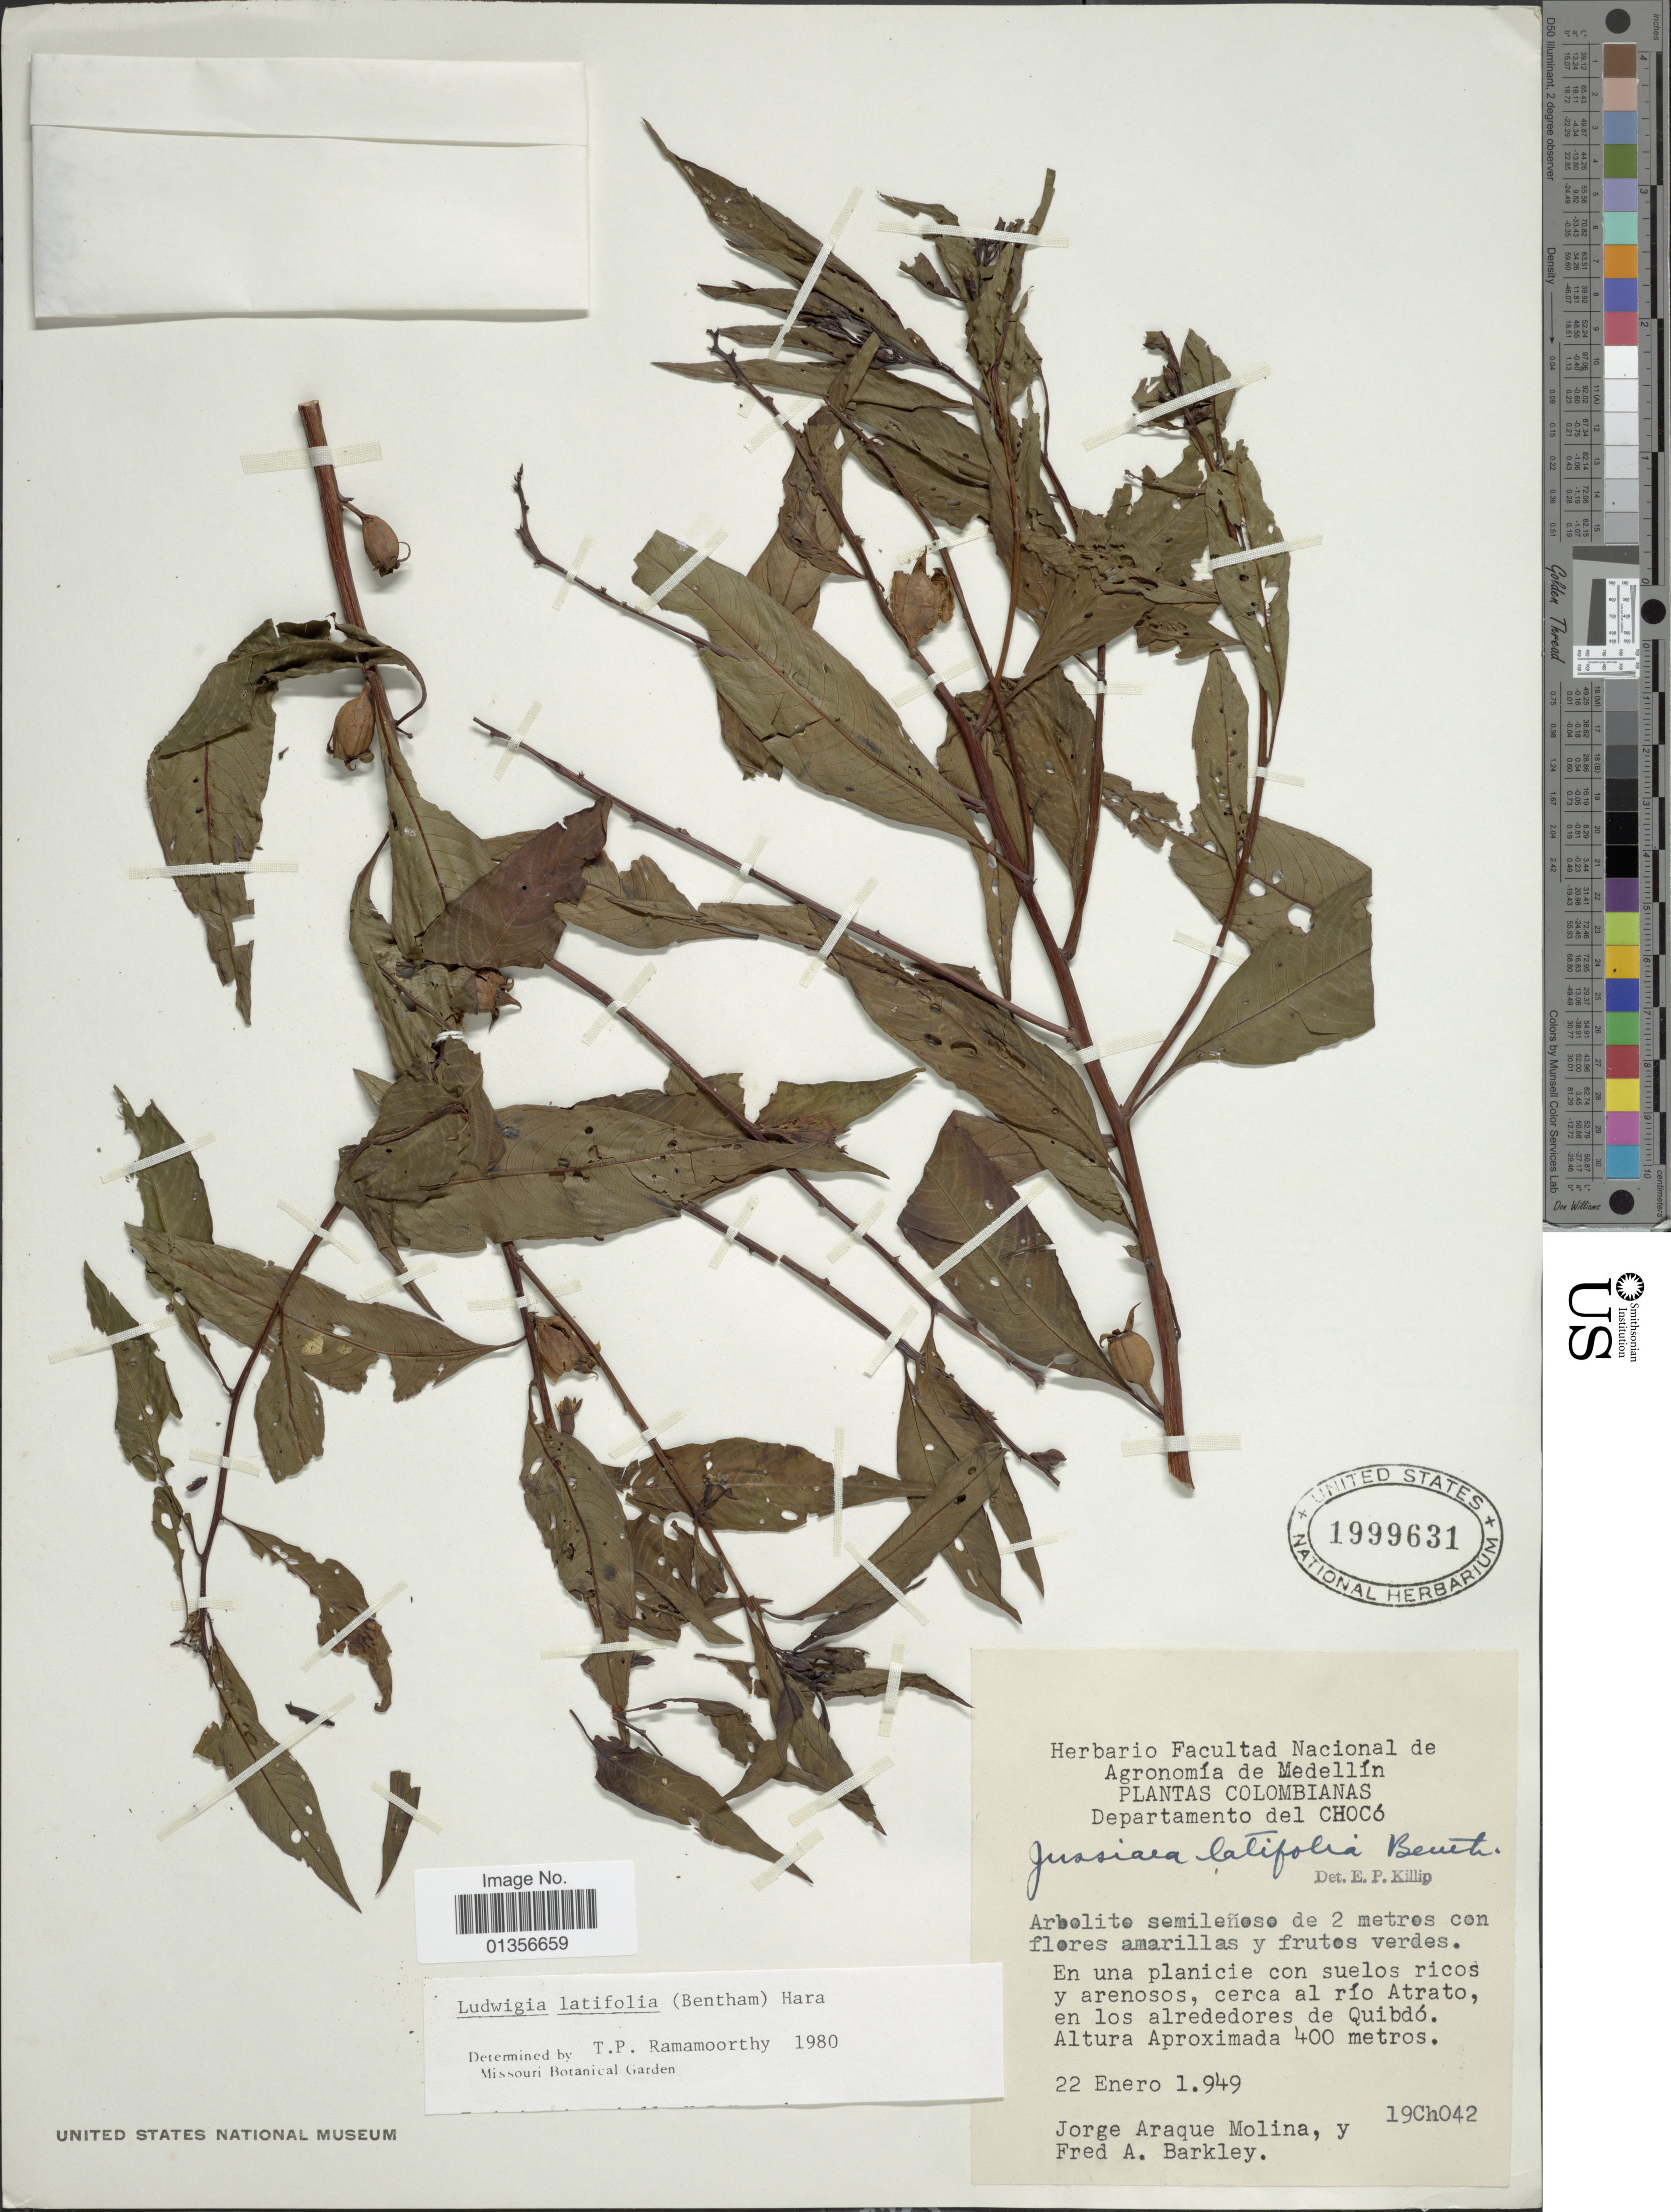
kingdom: Plantae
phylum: Tracheophyta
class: Magnoliopsida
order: Myrtales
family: Onagraceae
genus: Ludwigia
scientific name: Ludwigia latifolia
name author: (Benth.) H. Hara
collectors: J. A. Molina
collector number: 19Ch042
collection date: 1949-01-22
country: Colombia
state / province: Chocó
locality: En una planicie con suelos ricos y arenosos, cerca al río Atrato, en los alrededores de Quibdó, en los alrededores de Quibó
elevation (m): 400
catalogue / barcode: US 1999631